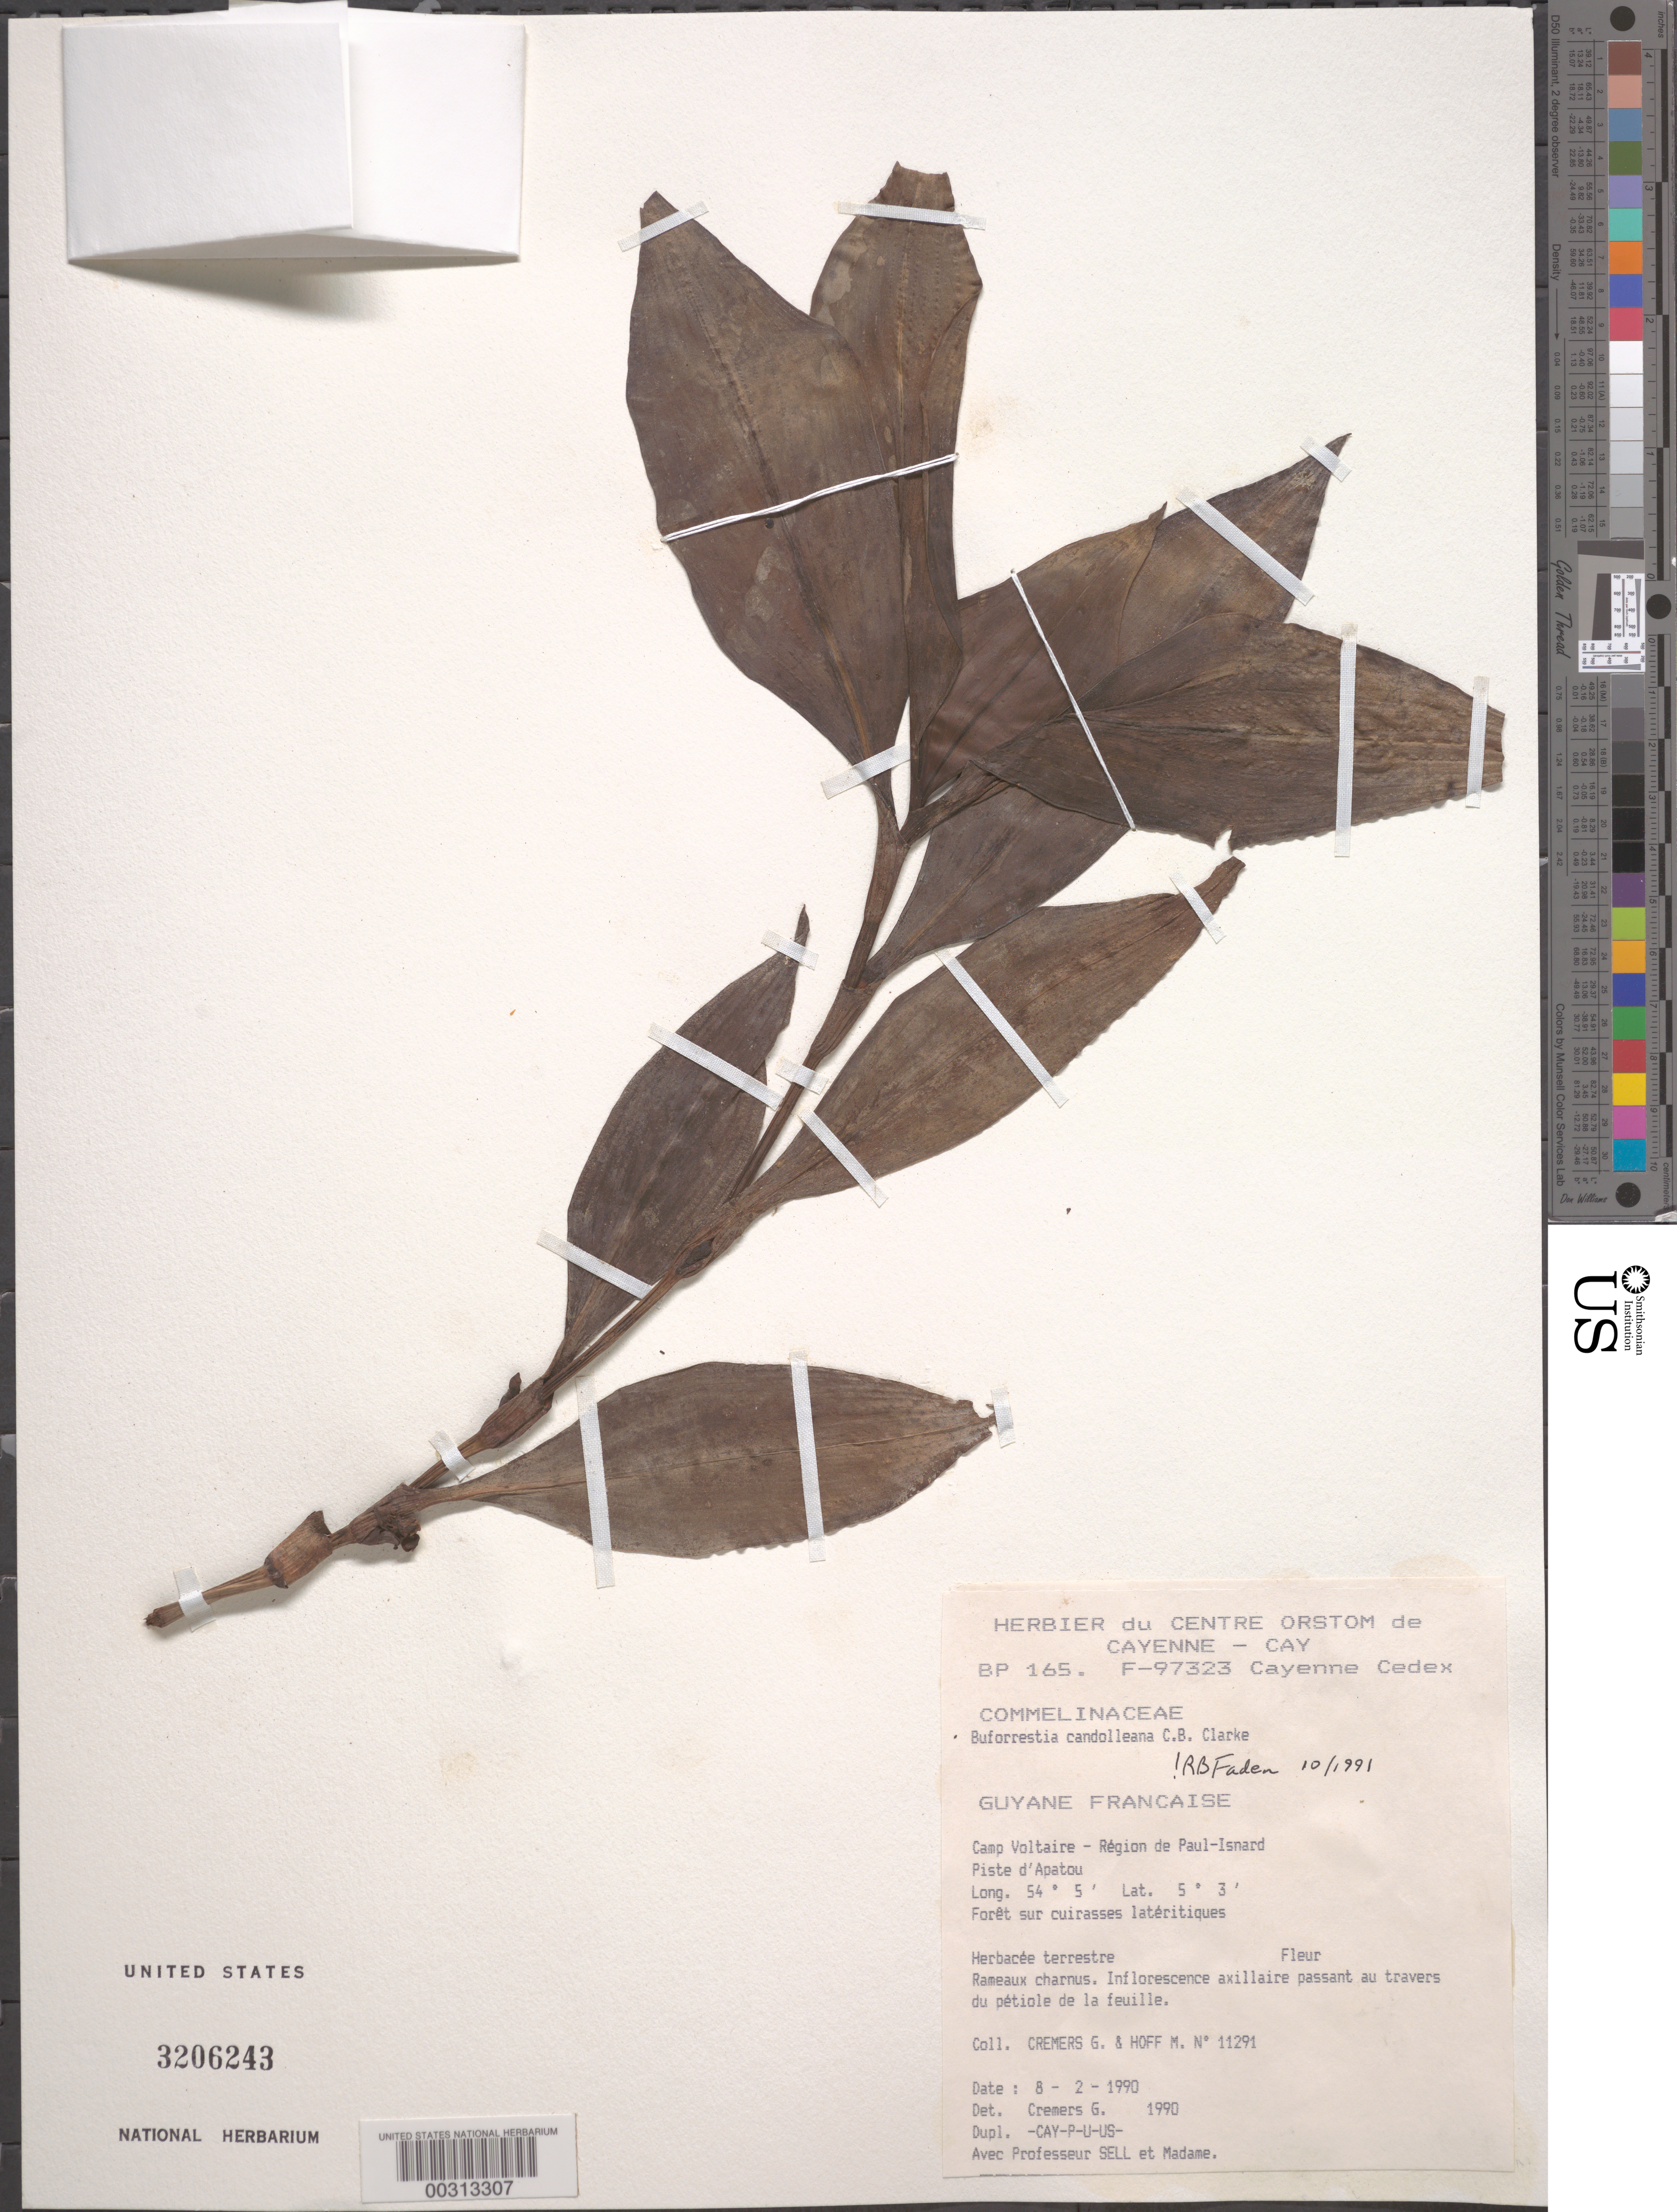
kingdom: Plantae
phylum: Tracheophyta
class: Liliopsida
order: Commelinales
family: Commelinaceae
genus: Buforrestia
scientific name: Buforrestia candolleana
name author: C.B. Clarke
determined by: Faden, Robert B., (US), Smithsonian Institution - National Museum of Natural History (UNITED STATES)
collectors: G. Cremers & M. Hoff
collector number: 11291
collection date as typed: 08 Feb 1990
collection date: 1990-02-08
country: French Guiana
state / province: Cayenne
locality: Camp voltaire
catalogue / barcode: US 3206243